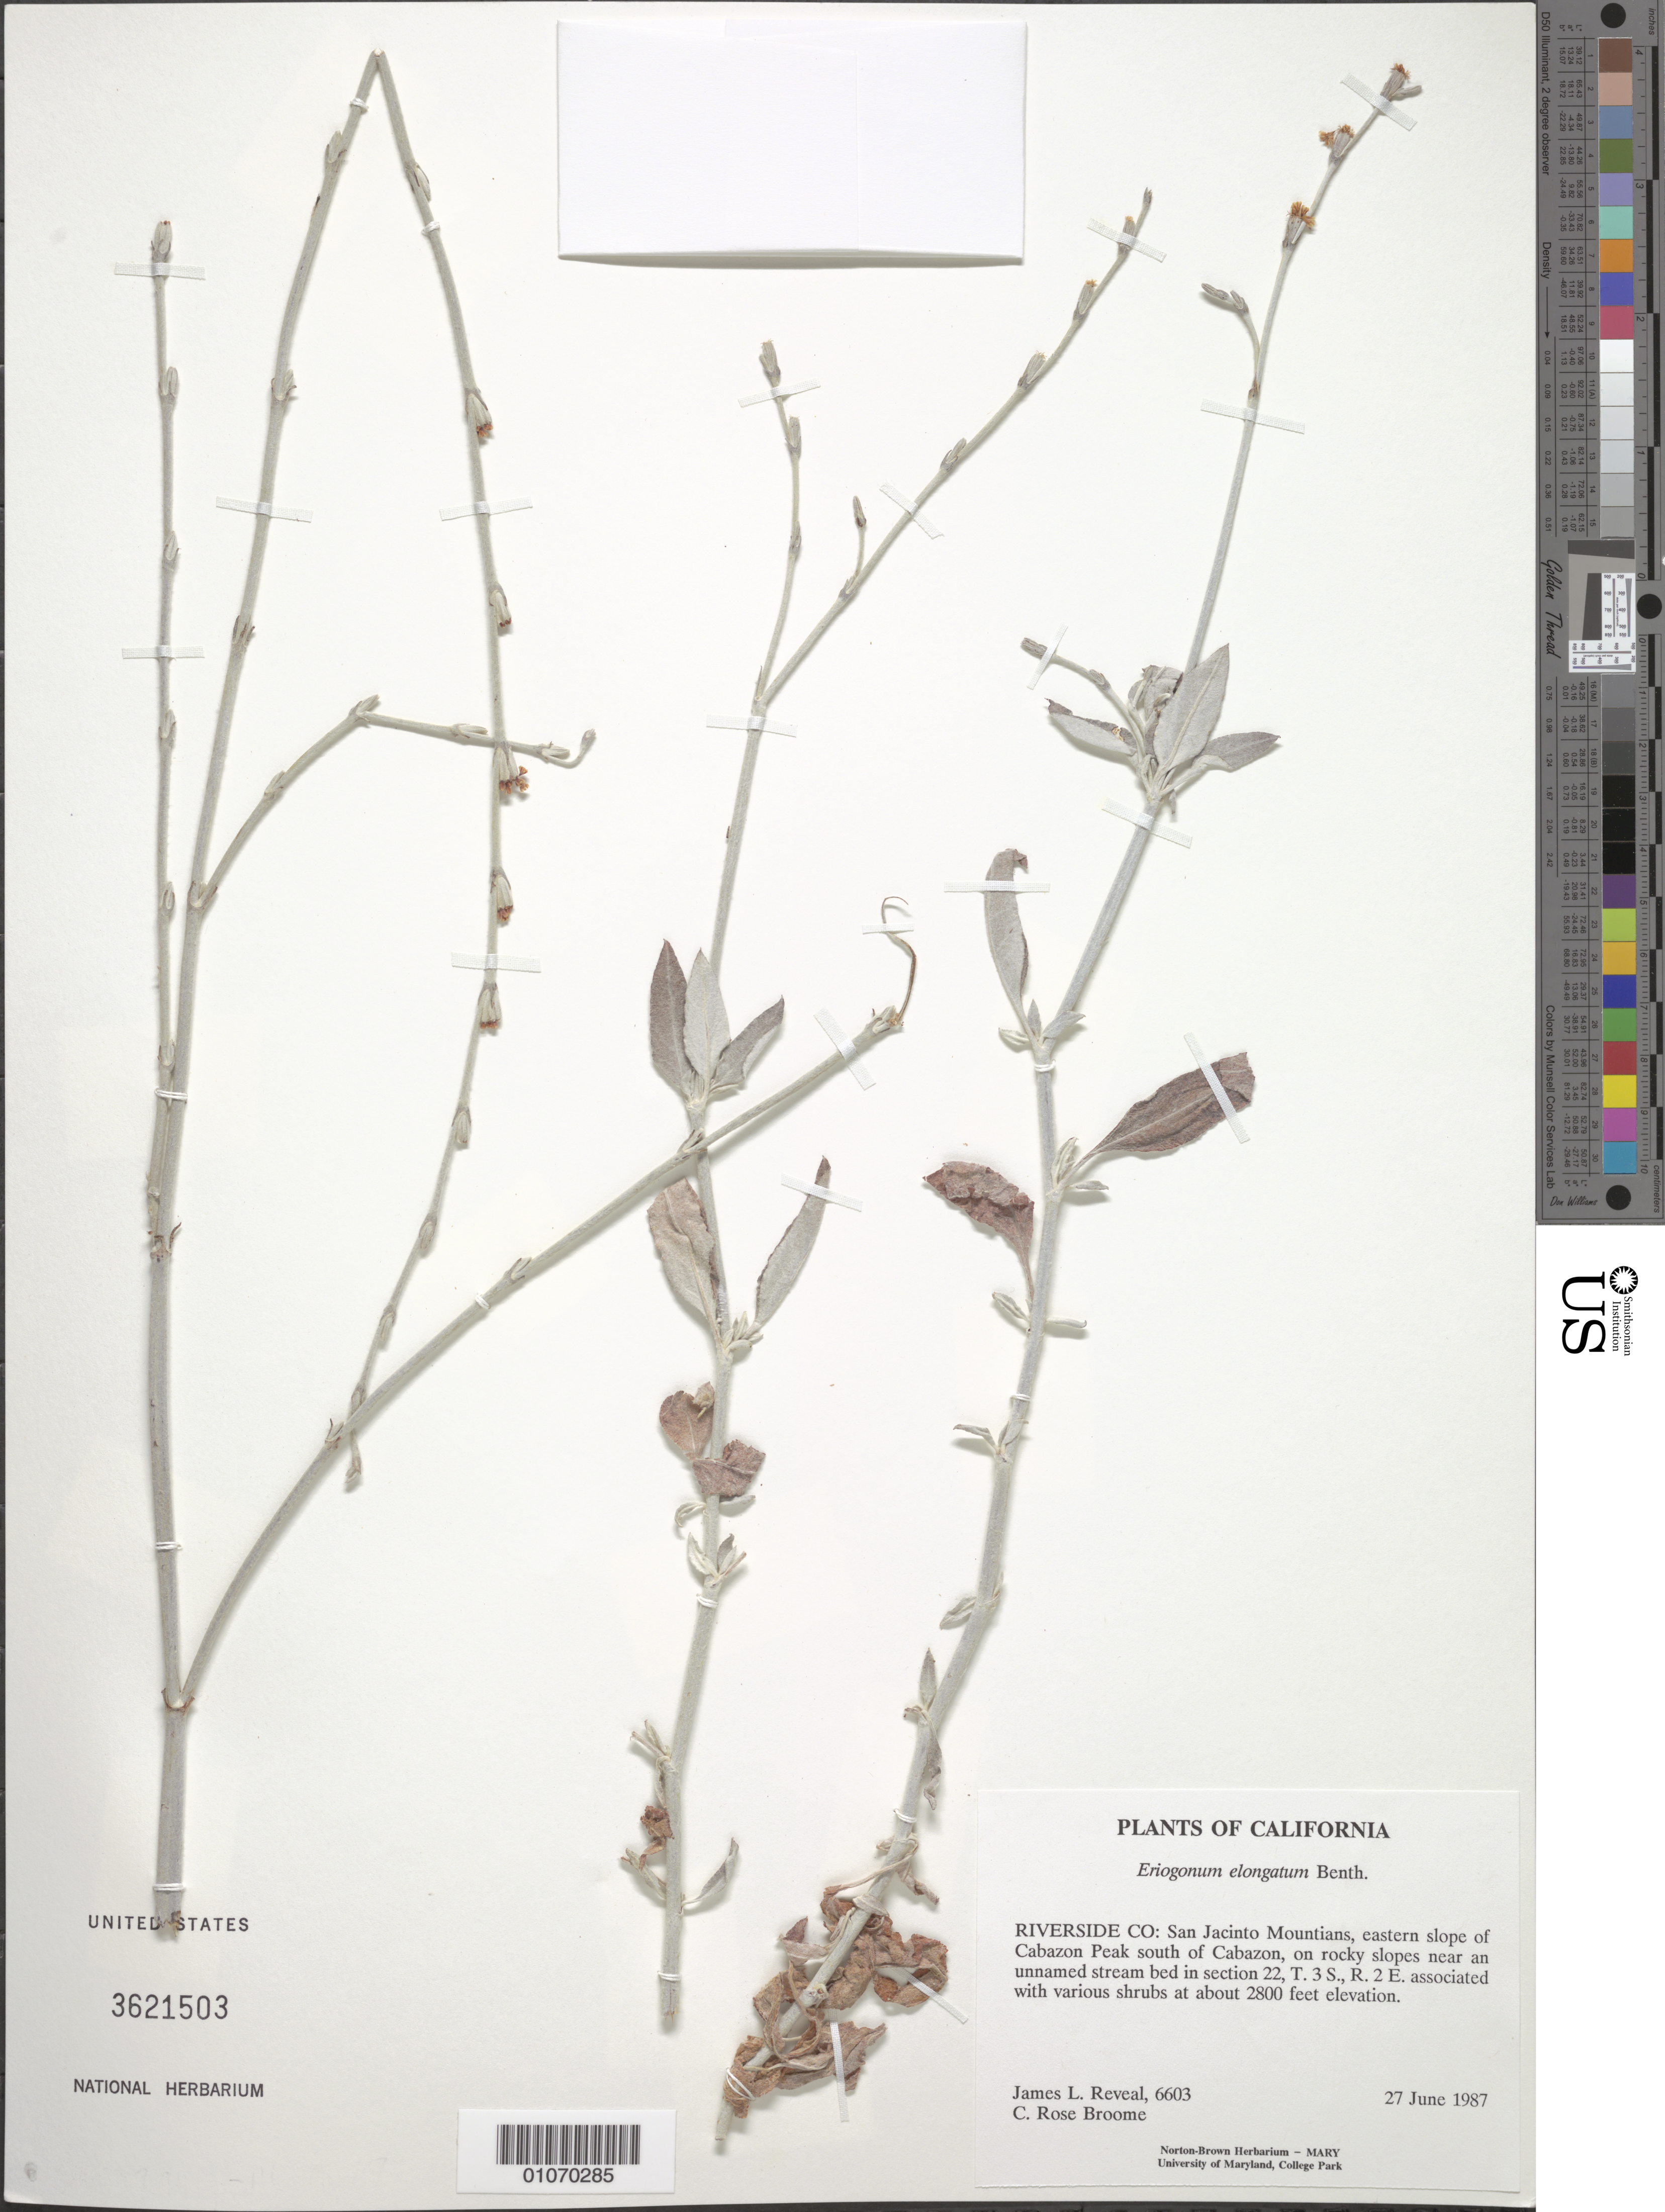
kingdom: Plantae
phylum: Tracheophyta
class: Magnoliopsida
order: Caryophyllales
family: Polygonaceae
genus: Eriogonum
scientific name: Eriogonum elongatum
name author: Benth.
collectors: J. L. Reveal & C. G. Reveal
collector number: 6603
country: United States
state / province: California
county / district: Riverside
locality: San Jacinto Mts., eastern slope of Cabazon Peak S of Cabazon, near an unnamed stream bed in sect. 22, T 3 S, R 2 E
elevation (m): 853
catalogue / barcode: US 3621503